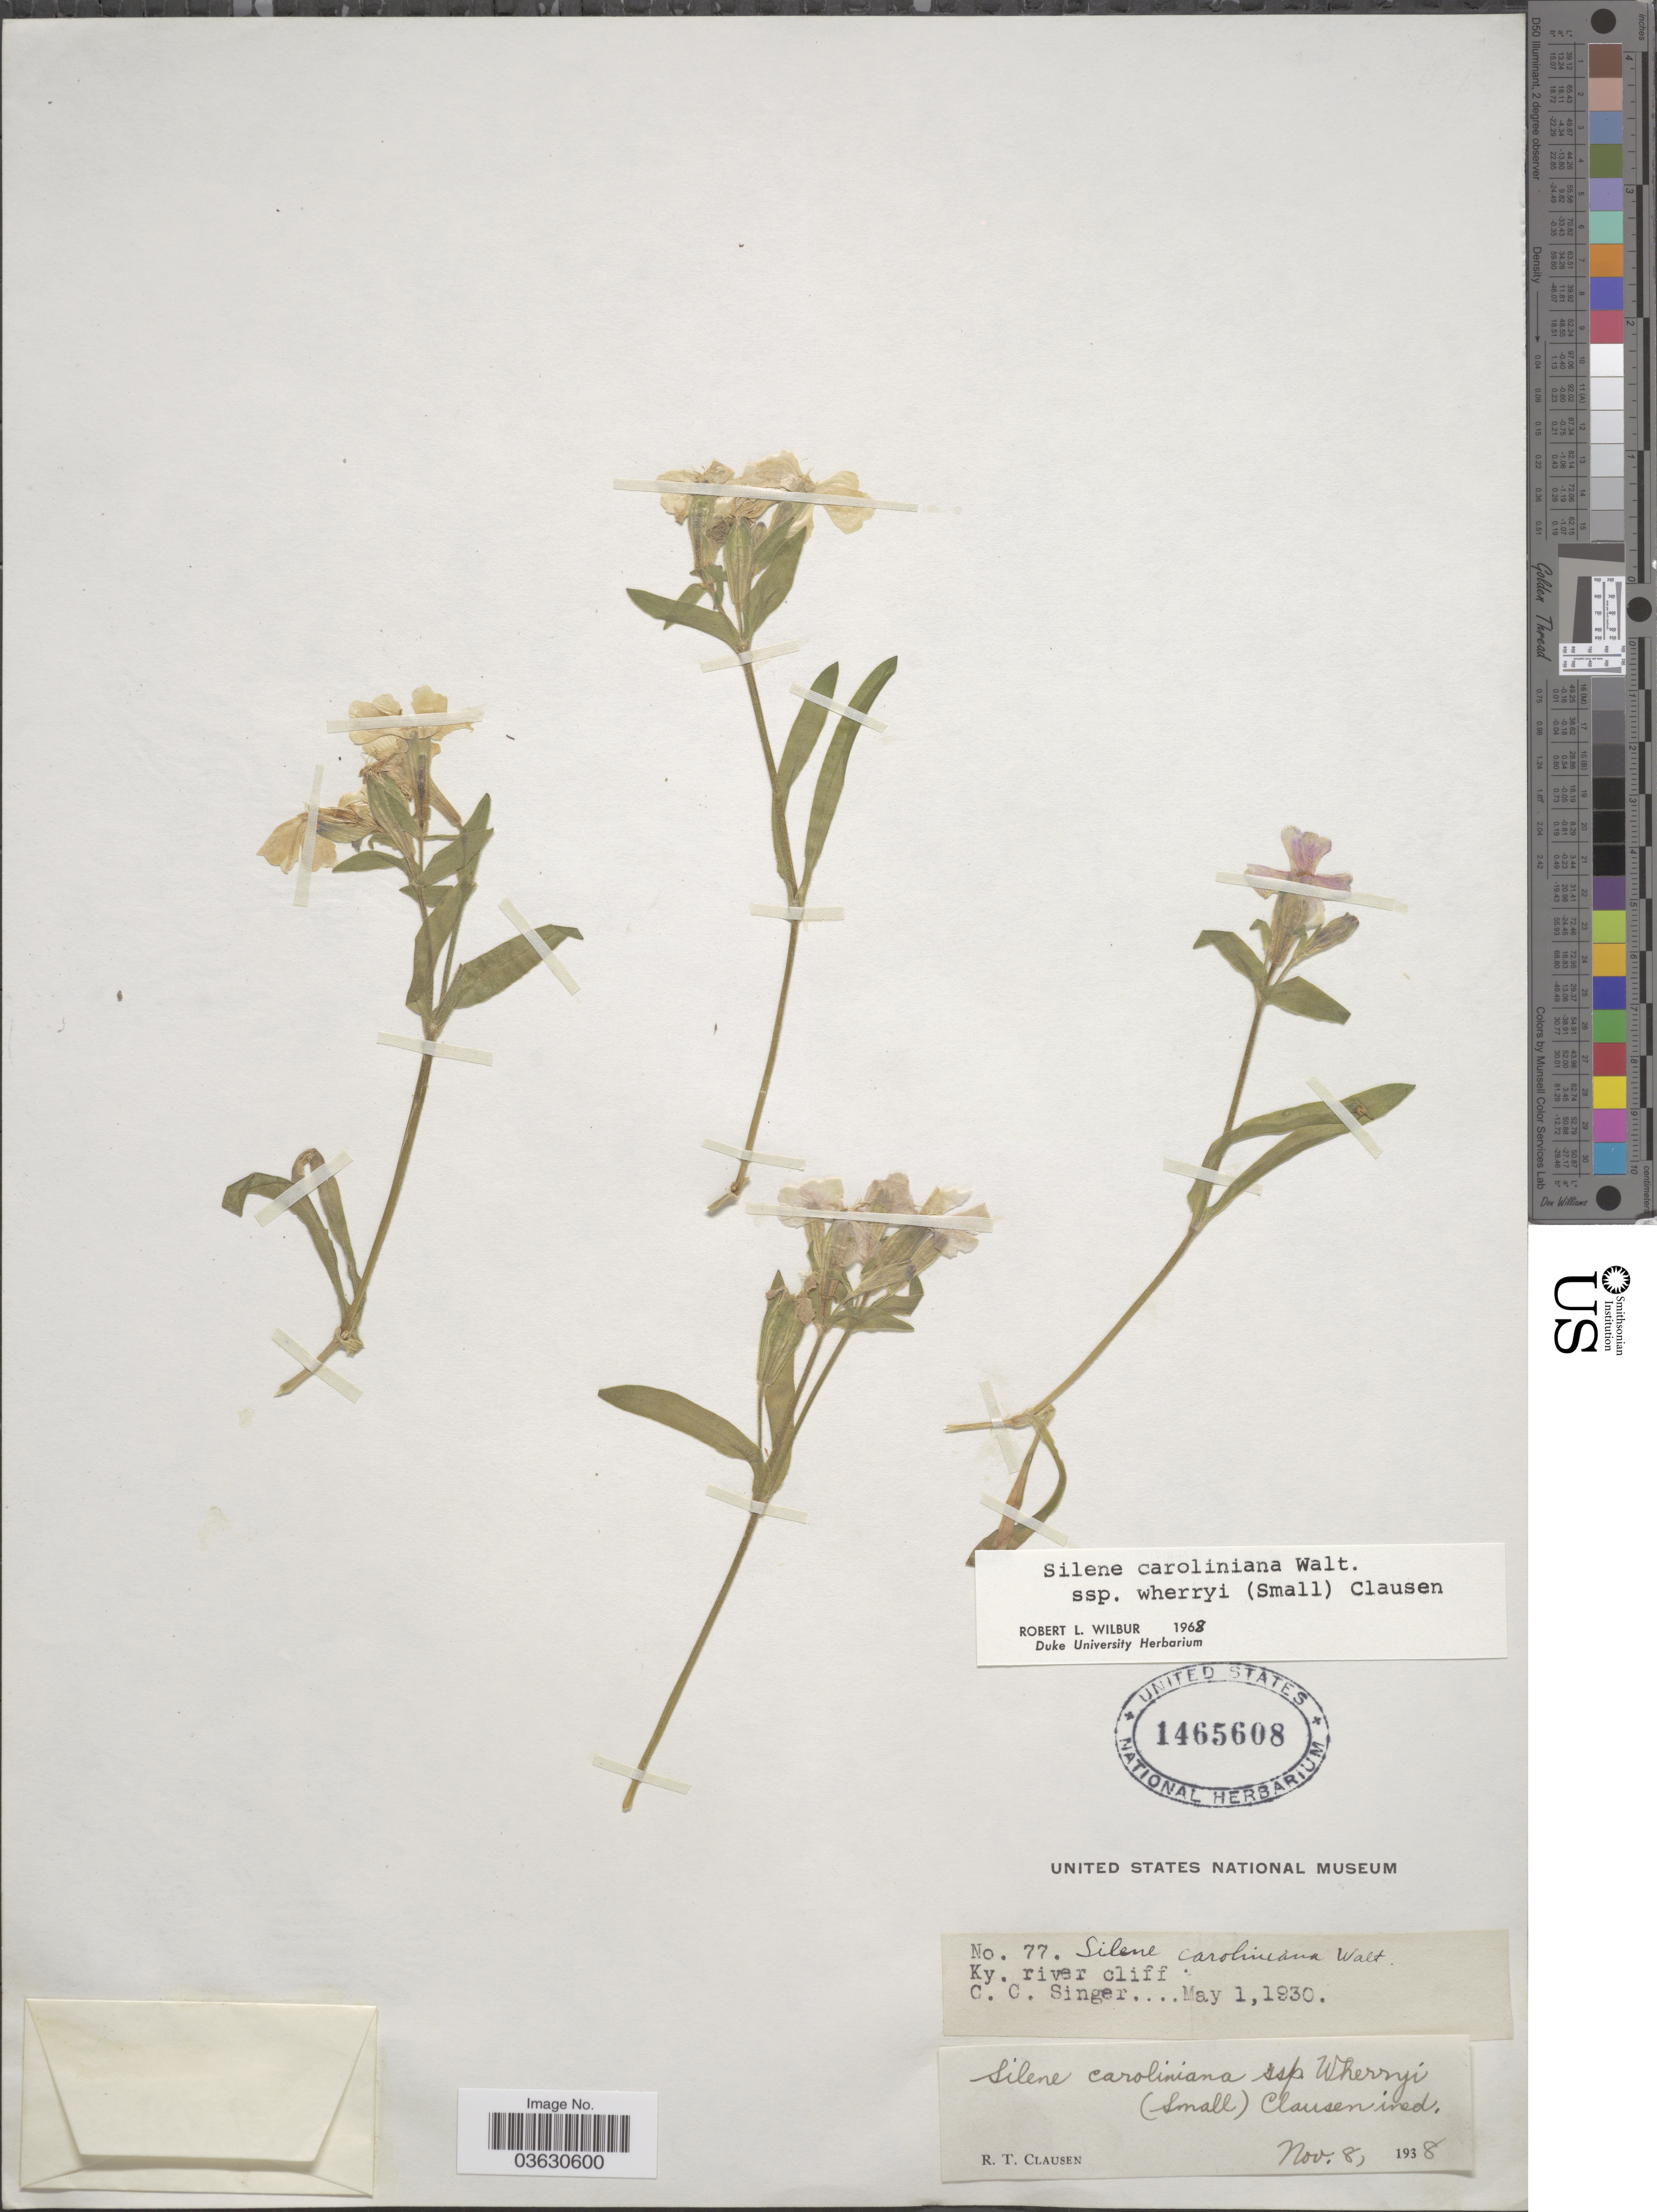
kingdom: Plantae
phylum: Tracheophyta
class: Magnoliopsida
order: Caryophyllales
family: Caryophyllaceae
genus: Silene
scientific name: Silene caroliniana subsp. wherryi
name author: Walter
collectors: C. Singer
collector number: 77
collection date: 1930-05-01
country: United States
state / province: Kentucky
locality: Ky. river cliff.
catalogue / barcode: US 1465608